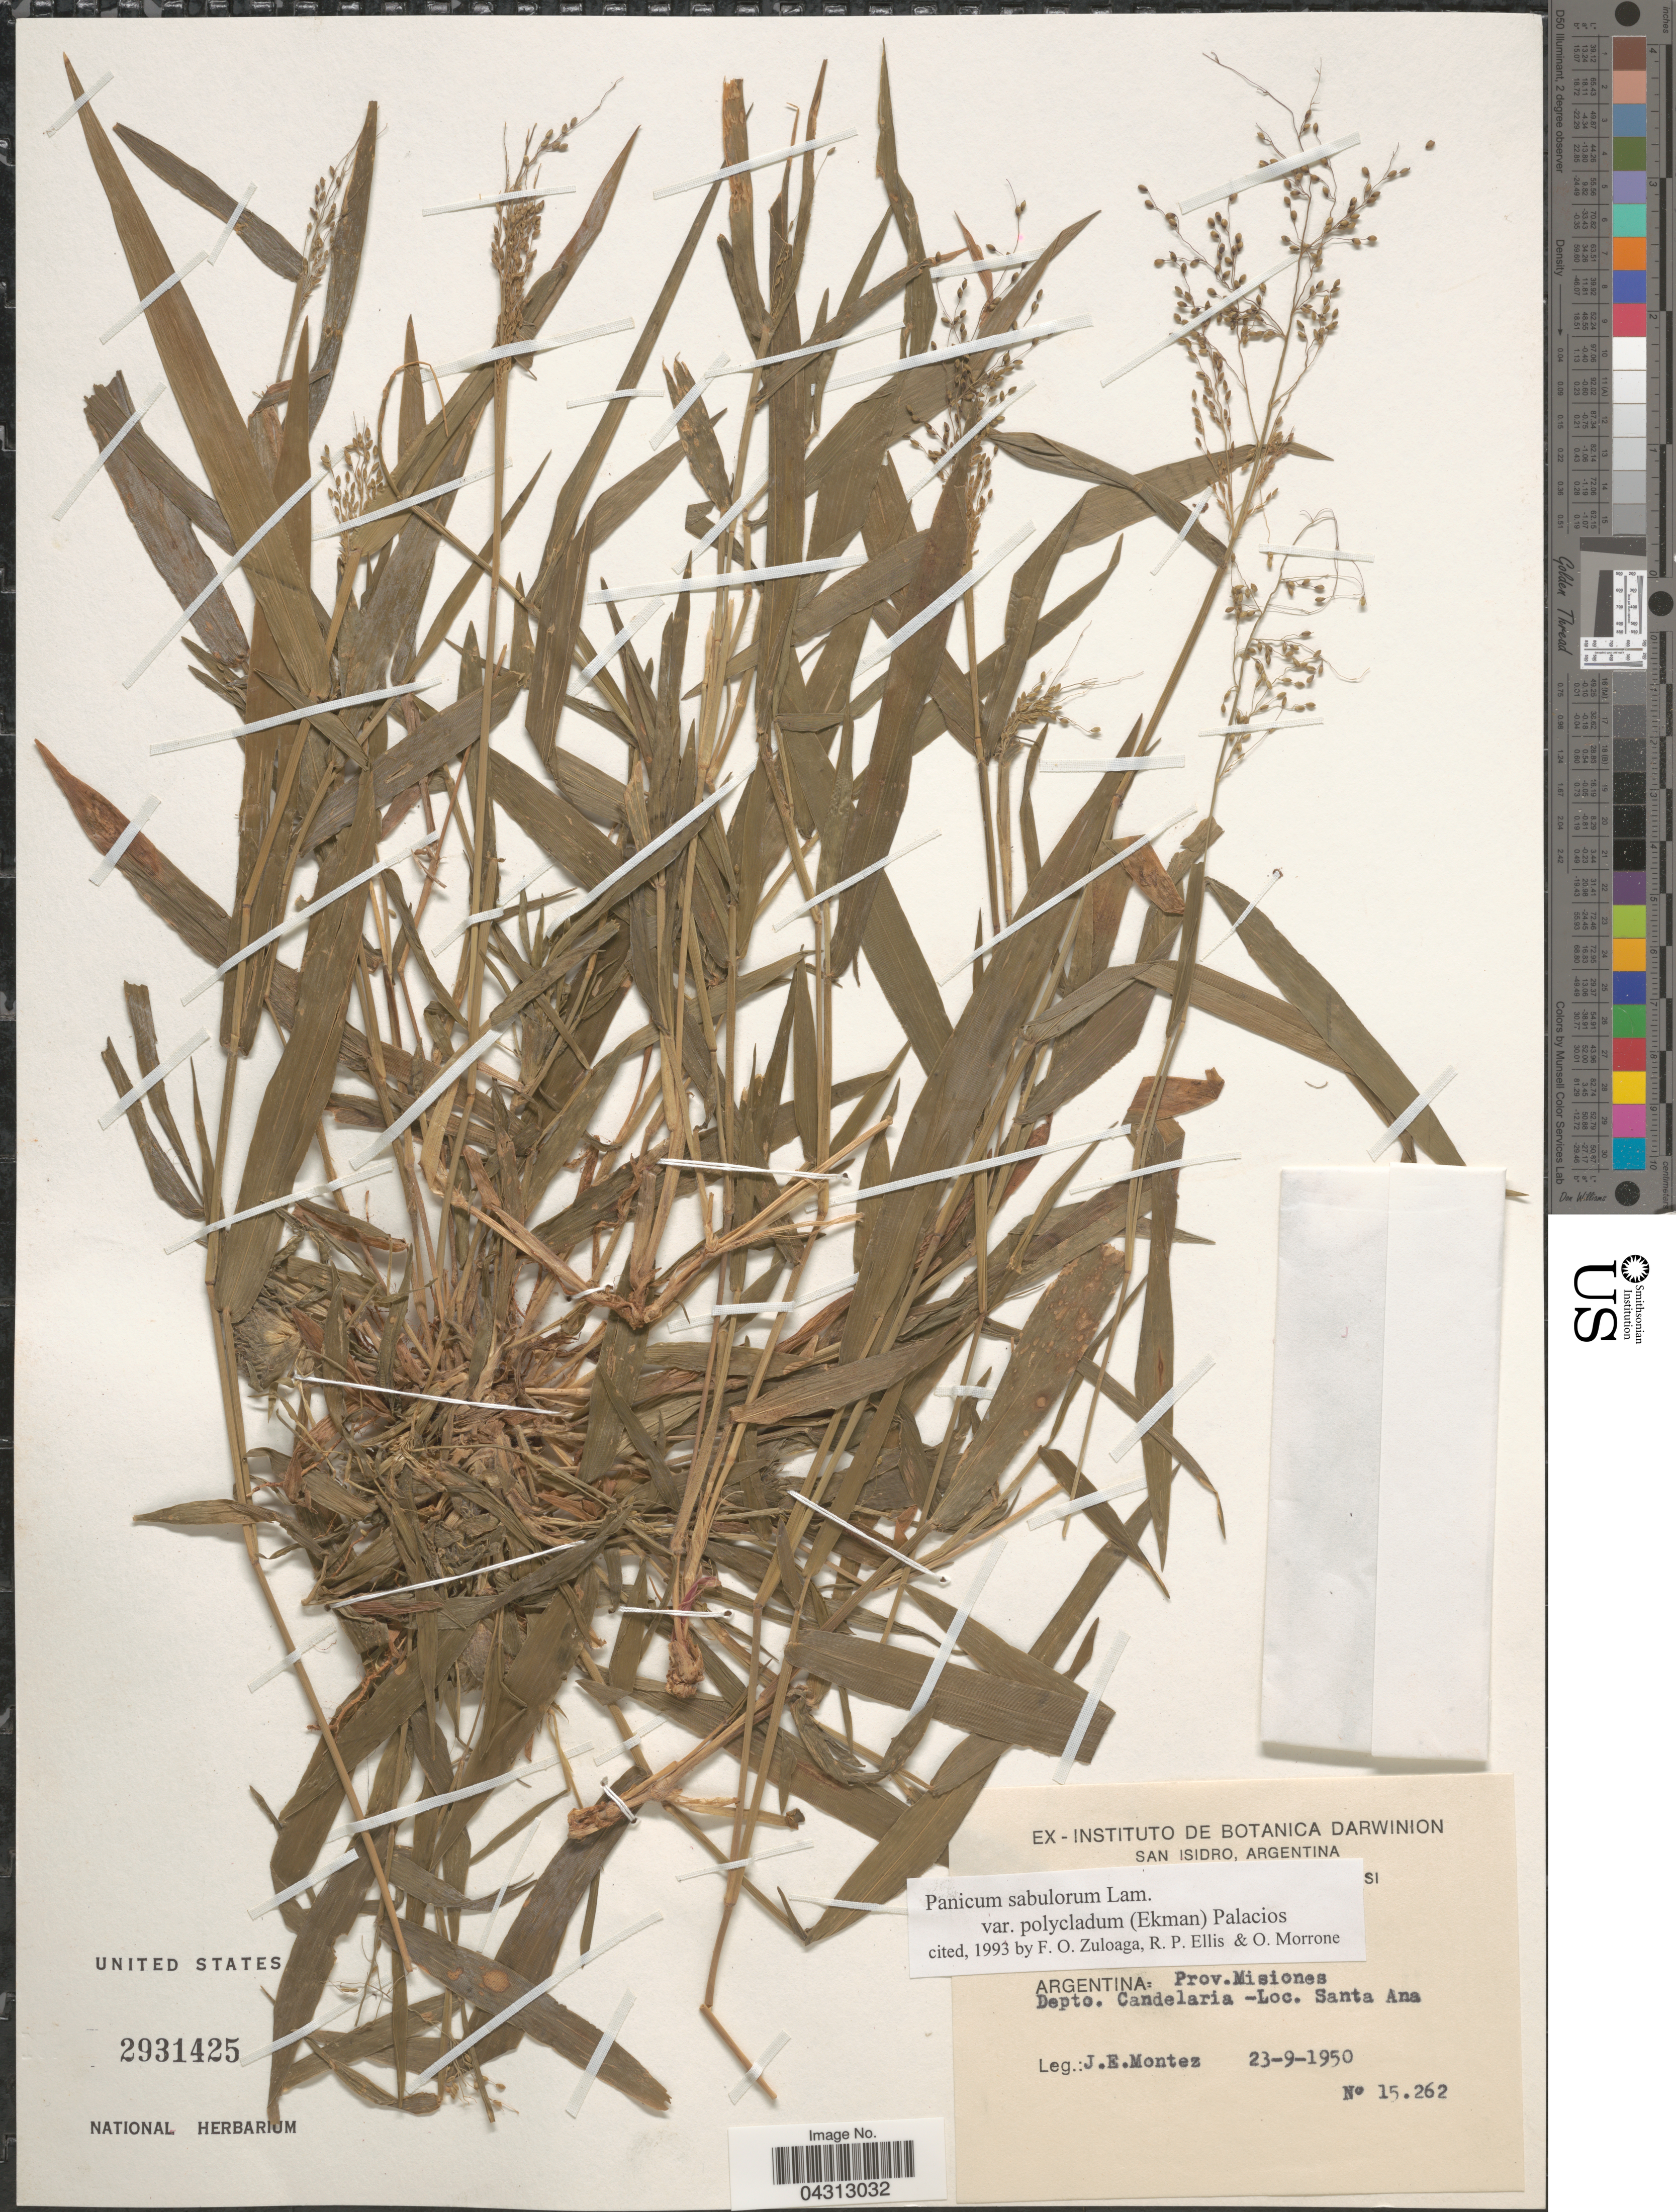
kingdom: Plantae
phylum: Tracheophyta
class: Liliopsida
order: Poales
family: Poaceae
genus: Dichanthelium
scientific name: Dichanthelium sabulorum var. polycladum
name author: (Ekman) Zuloaga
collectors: J. Montez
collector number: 15262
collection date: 1950-09-23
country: Argentina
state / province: Misiones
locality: Depto. Candelaria. Santa Ana.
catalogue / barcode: US 2931425